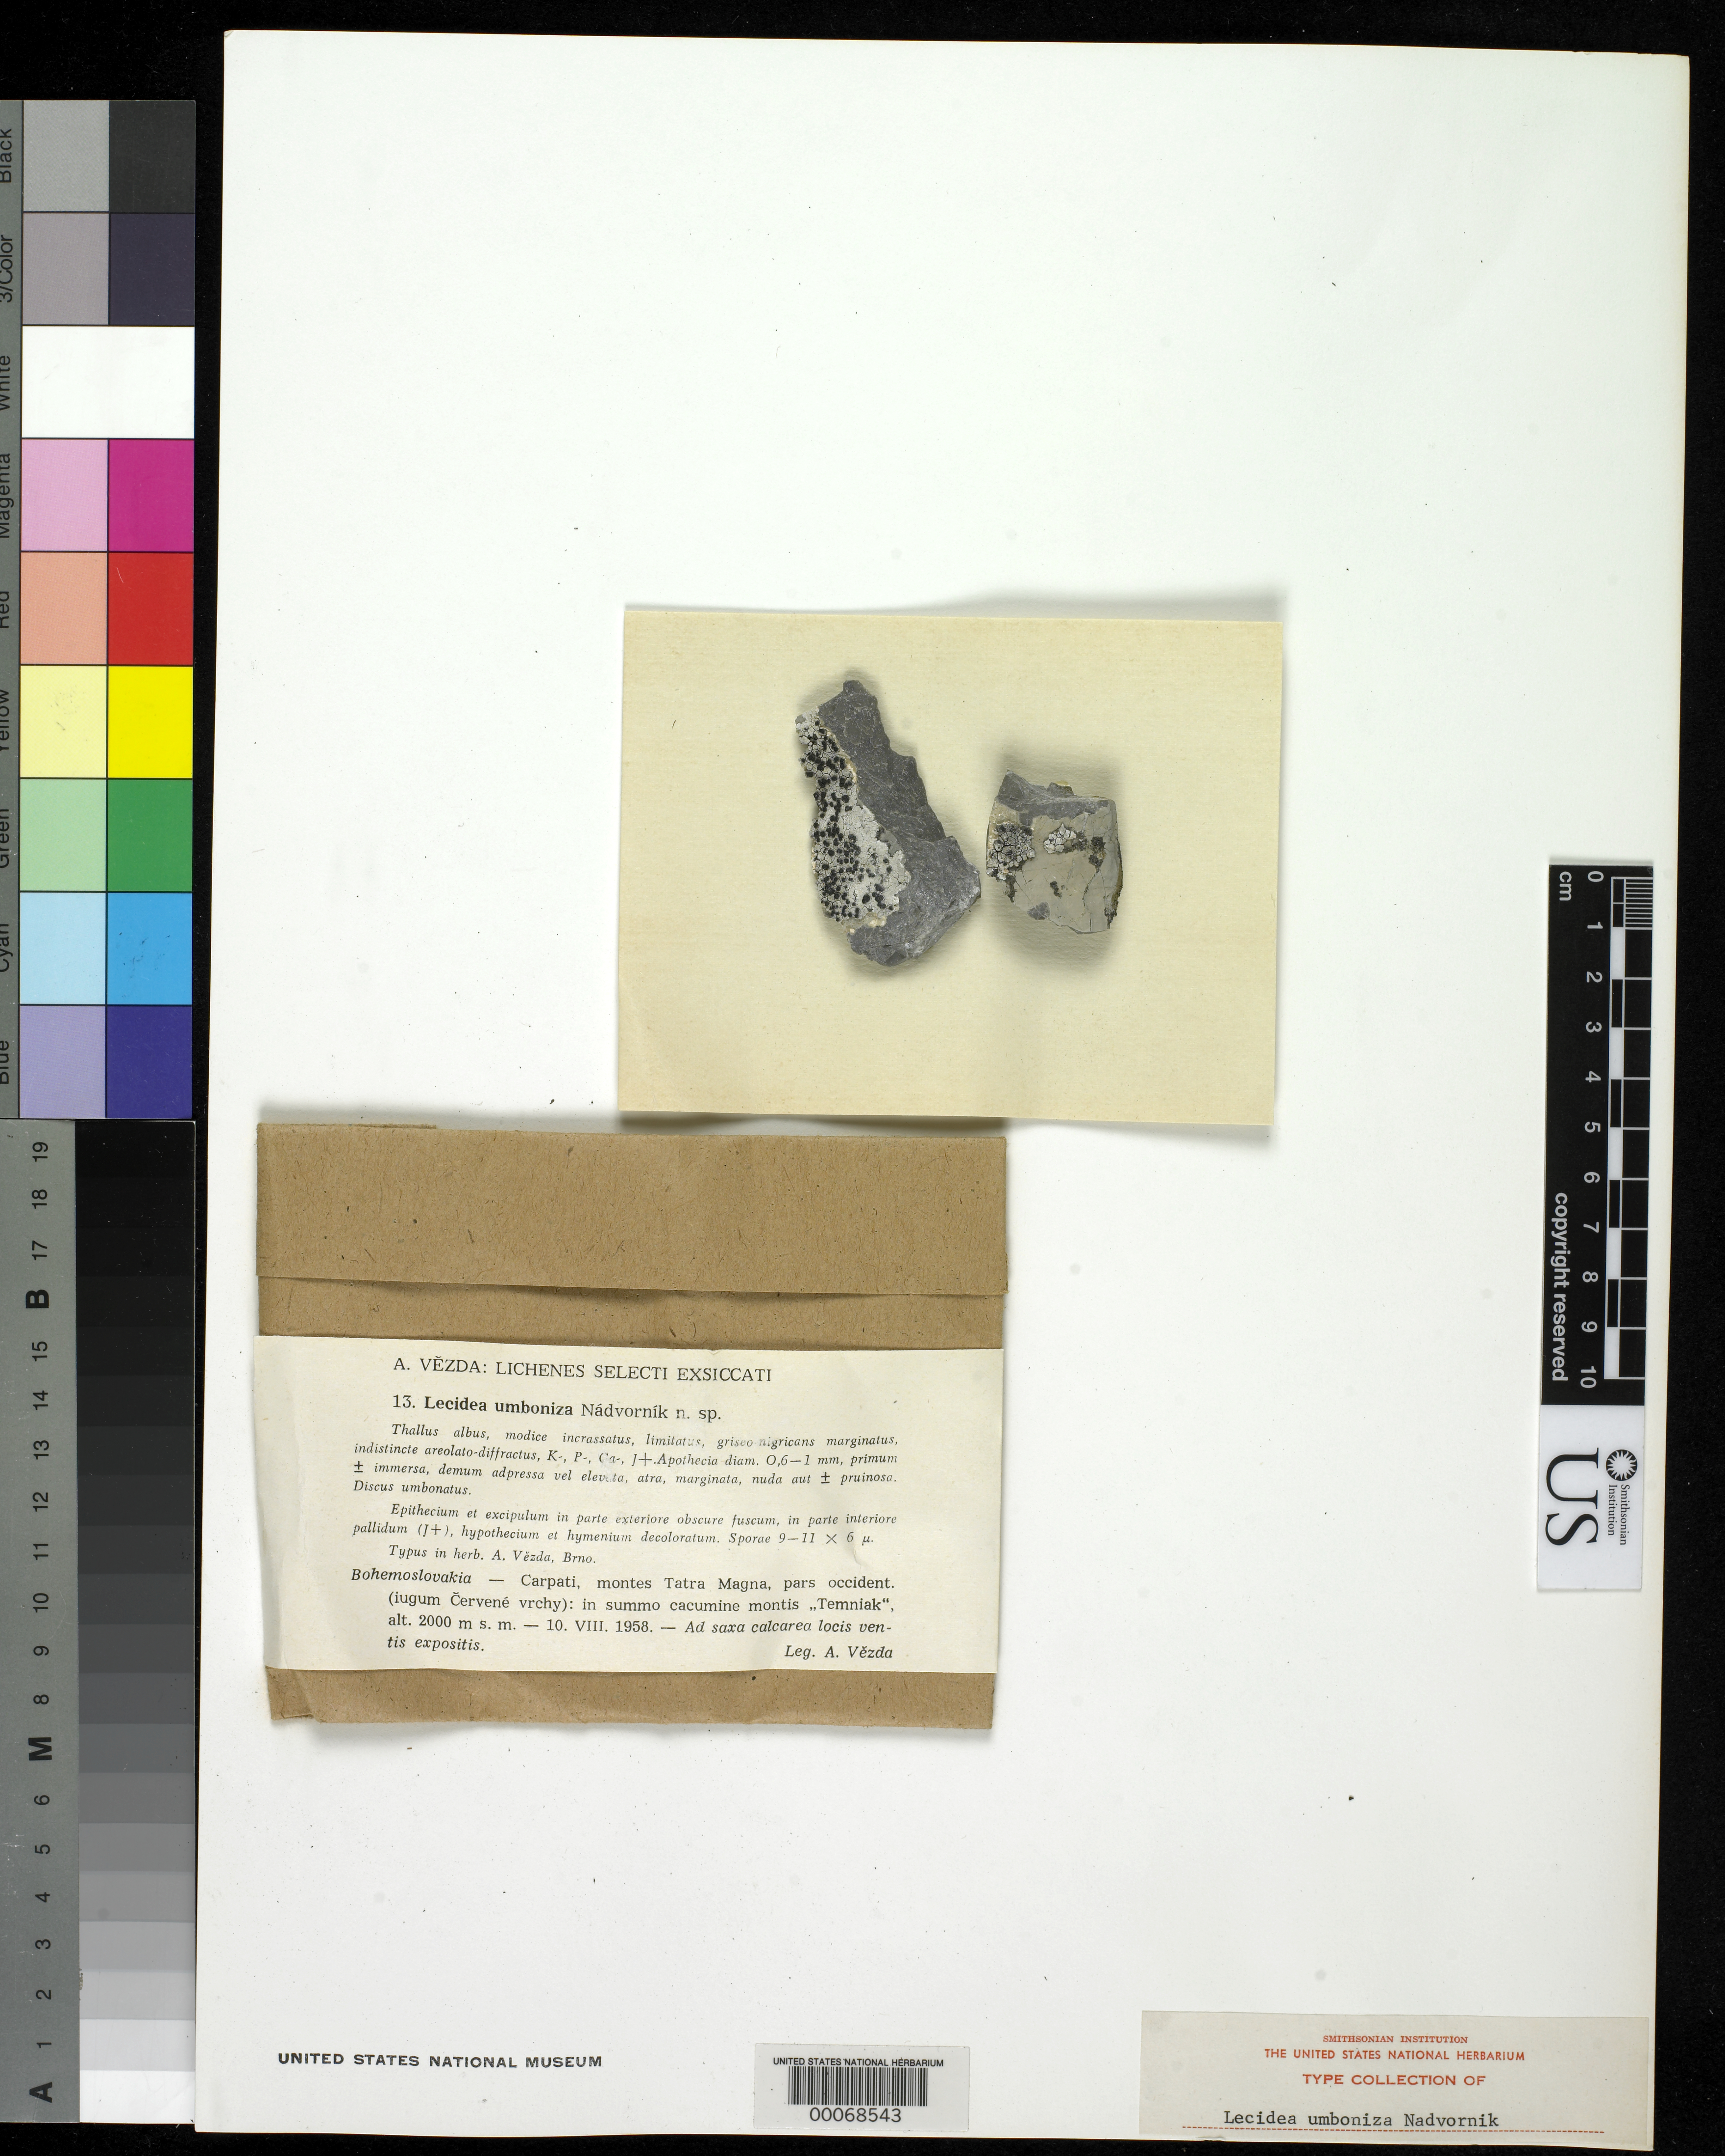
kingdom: Fungi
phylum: Ascomycota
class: Lecanoromycetes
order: Lecideales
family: Lecideaceae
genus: Lecidea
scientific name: Lecidea umboniza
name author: Nadvornik in Vezda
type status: Isotype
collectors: A. Vezda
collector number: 13 (Vezda No.)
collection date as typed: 10 Aug 1958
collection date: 1958-08-10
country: Slovakia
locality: Carpati Montes Tatra Magna, in summo cacumine Montis Temniak. [Carpathian Mountains, High Tatras, on highest summit of Temniak Mountain.]